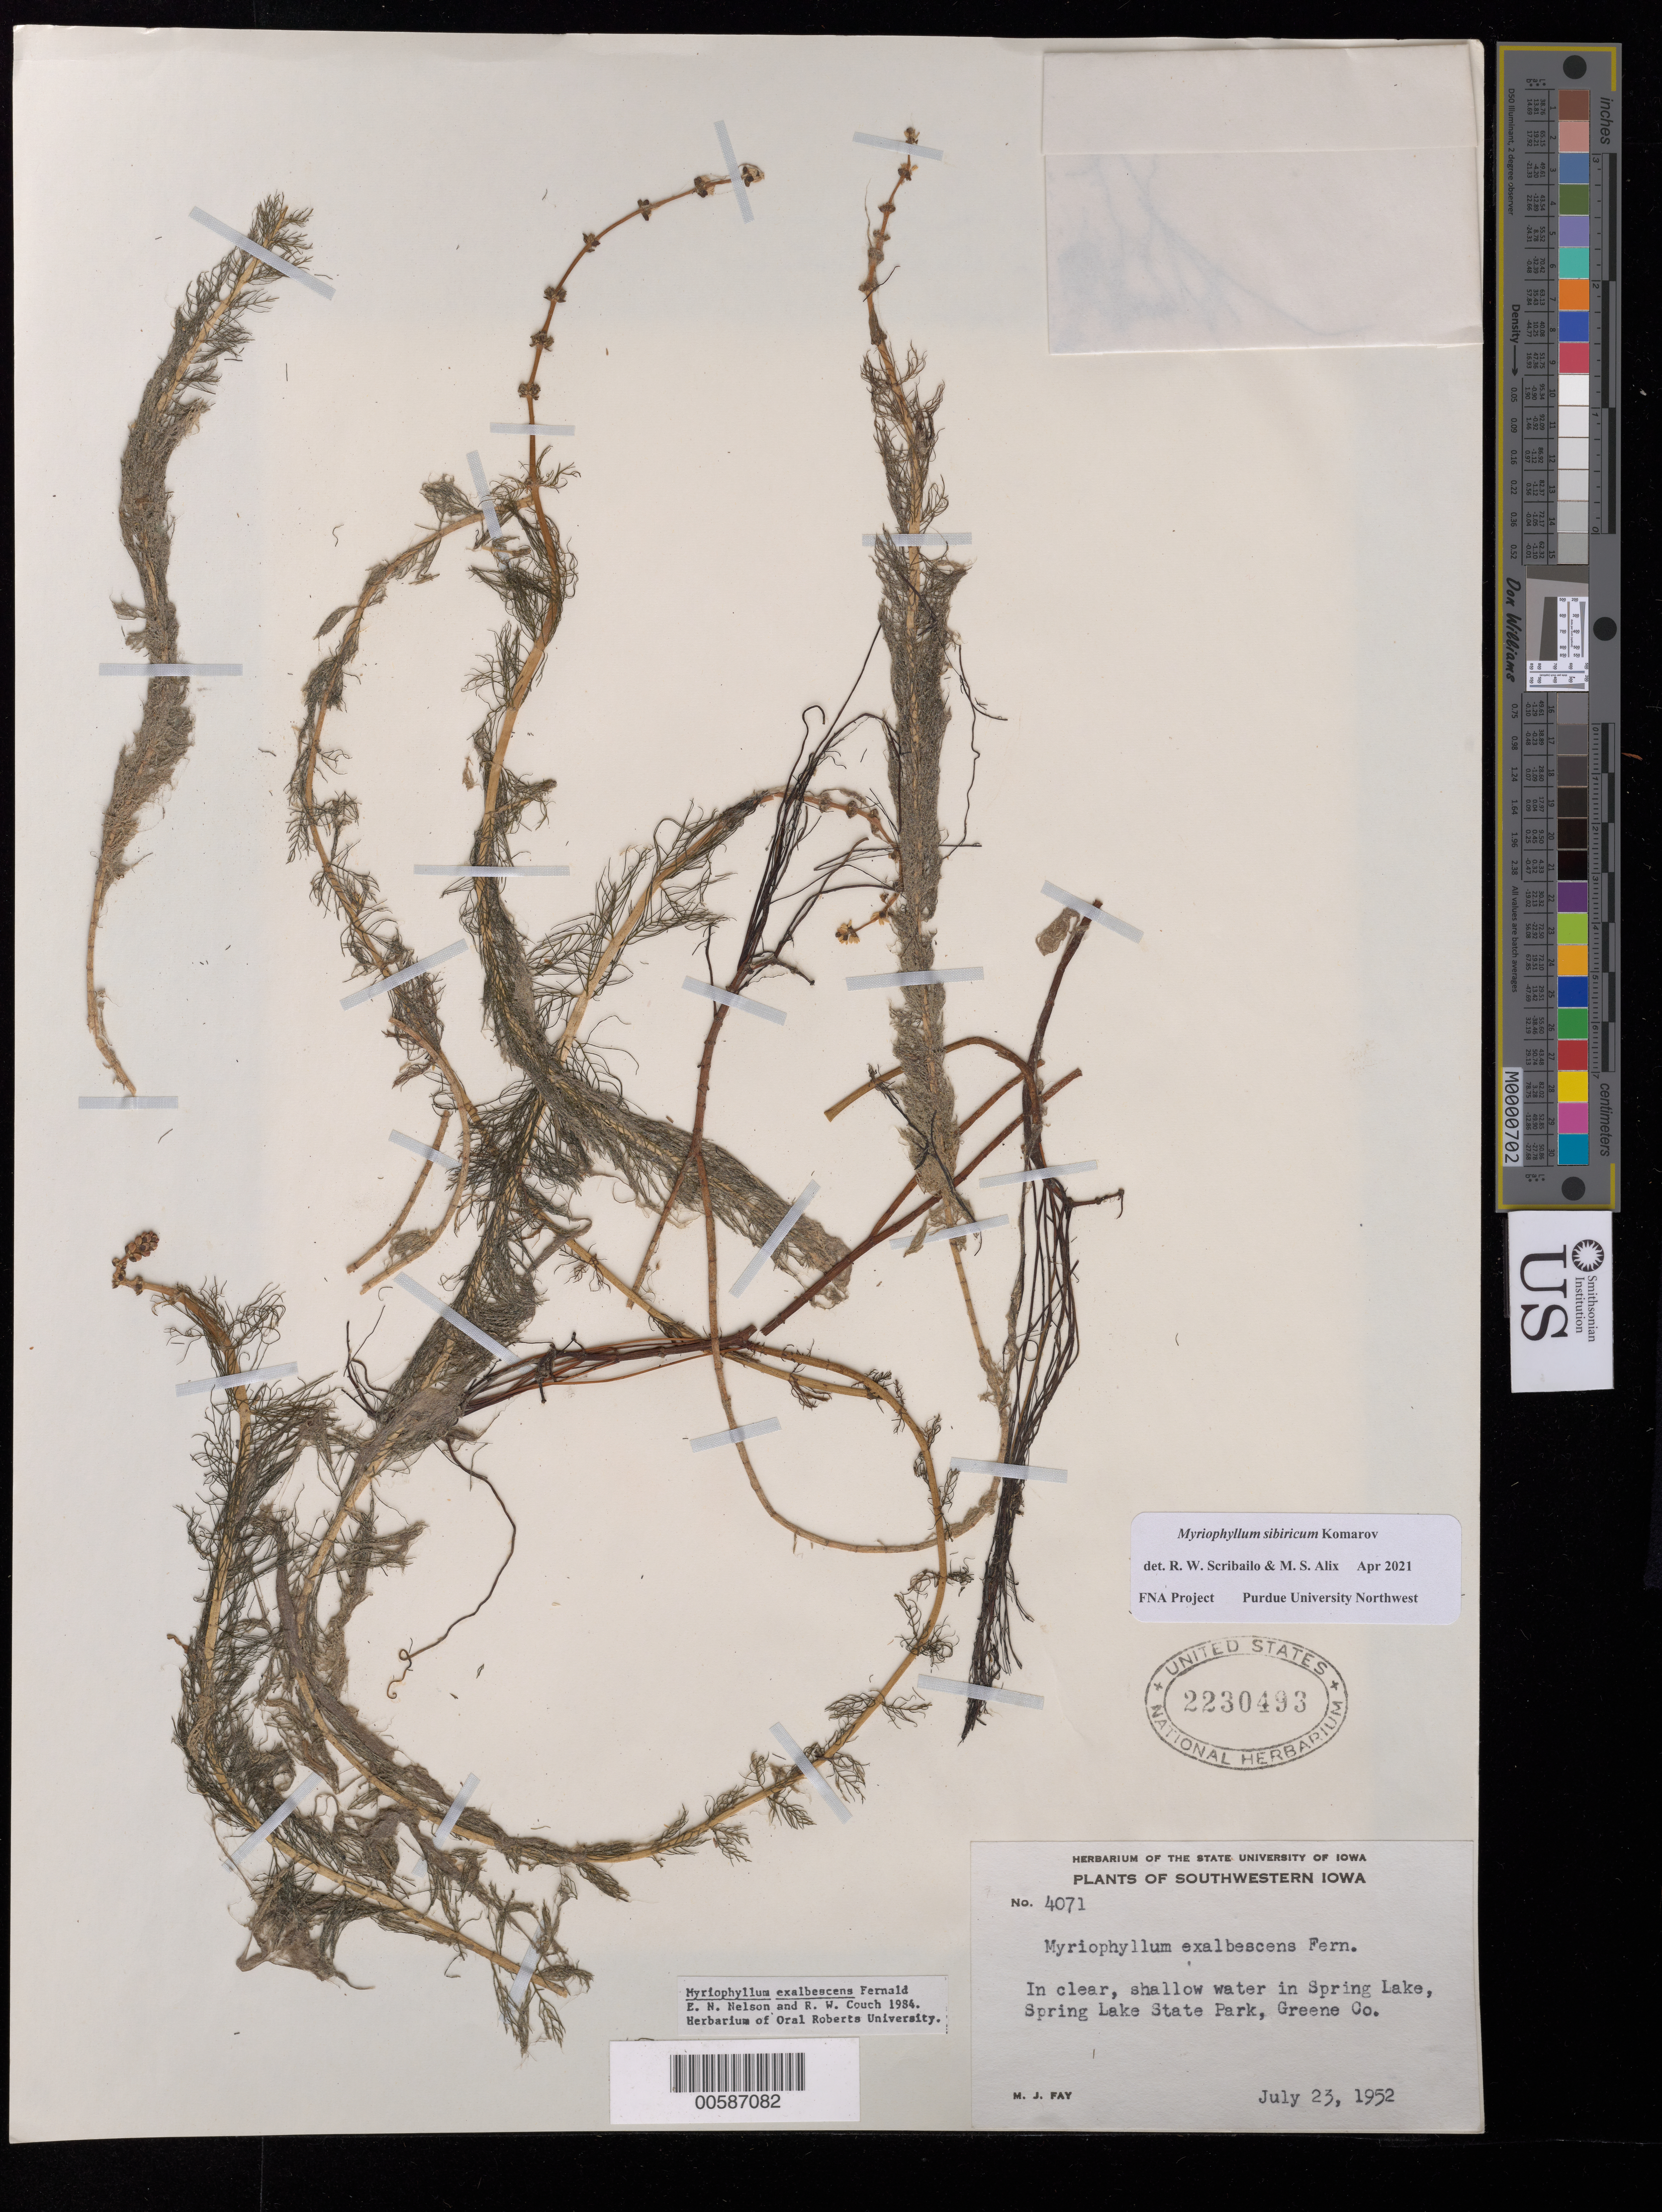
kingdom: Plantae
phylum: Tracheophyta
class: Magnoliopsida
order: Saxifragales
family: Haloragaceae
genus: Myriophyllum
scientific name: Myriophyllum sibiricum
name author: Kom.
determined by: Scribailo, R. W.; Alix, M. S.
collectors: M. Fay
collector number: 4071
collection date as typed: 23 Jul 1952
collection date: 1952-07-23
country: United States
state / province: Iowa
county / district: Greene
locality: Spring Lake State Park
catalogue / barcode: US 2230493